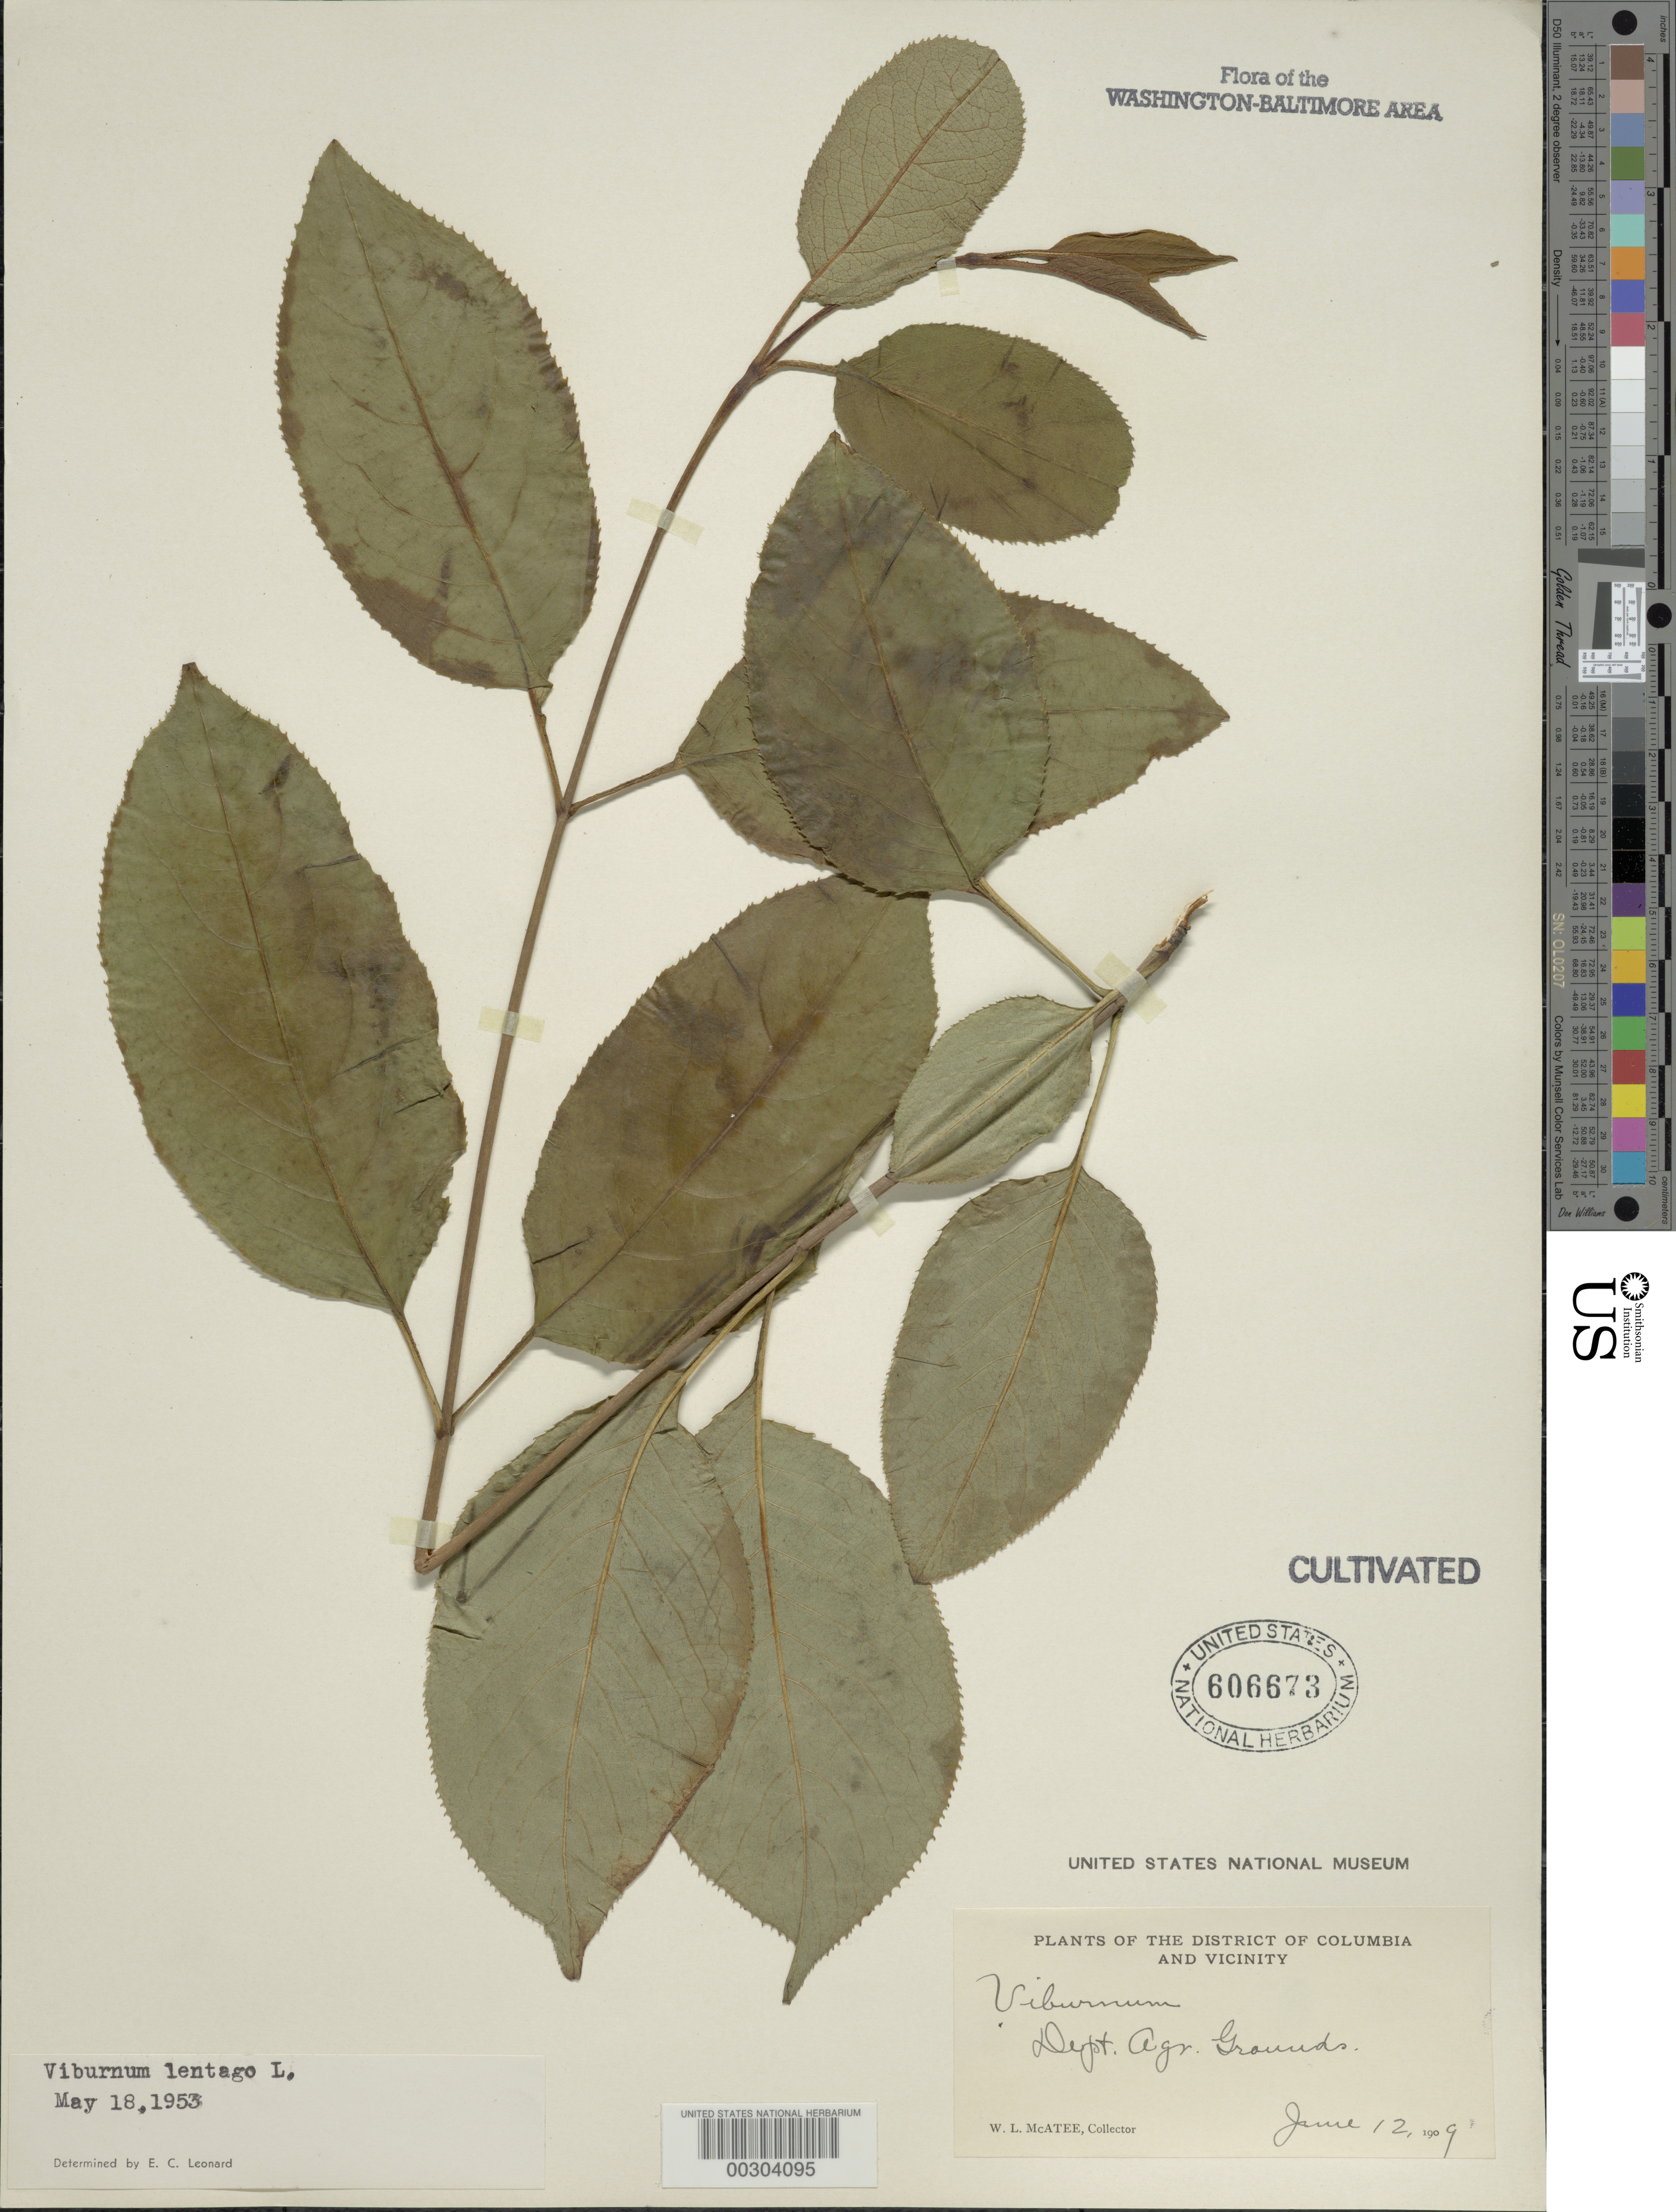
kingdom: Plantae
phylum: Tracheophyta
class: Magnoliopsida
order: Dipsacales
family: Viburnaceae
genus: Viburnum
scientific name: Viburnum lentago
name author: L.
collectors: W. McAtee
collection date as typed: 12 Jun 1909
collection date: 1909-06-12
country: United States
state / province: District of Columbia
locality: Department of Agriculture grounds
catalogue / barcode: US 606673